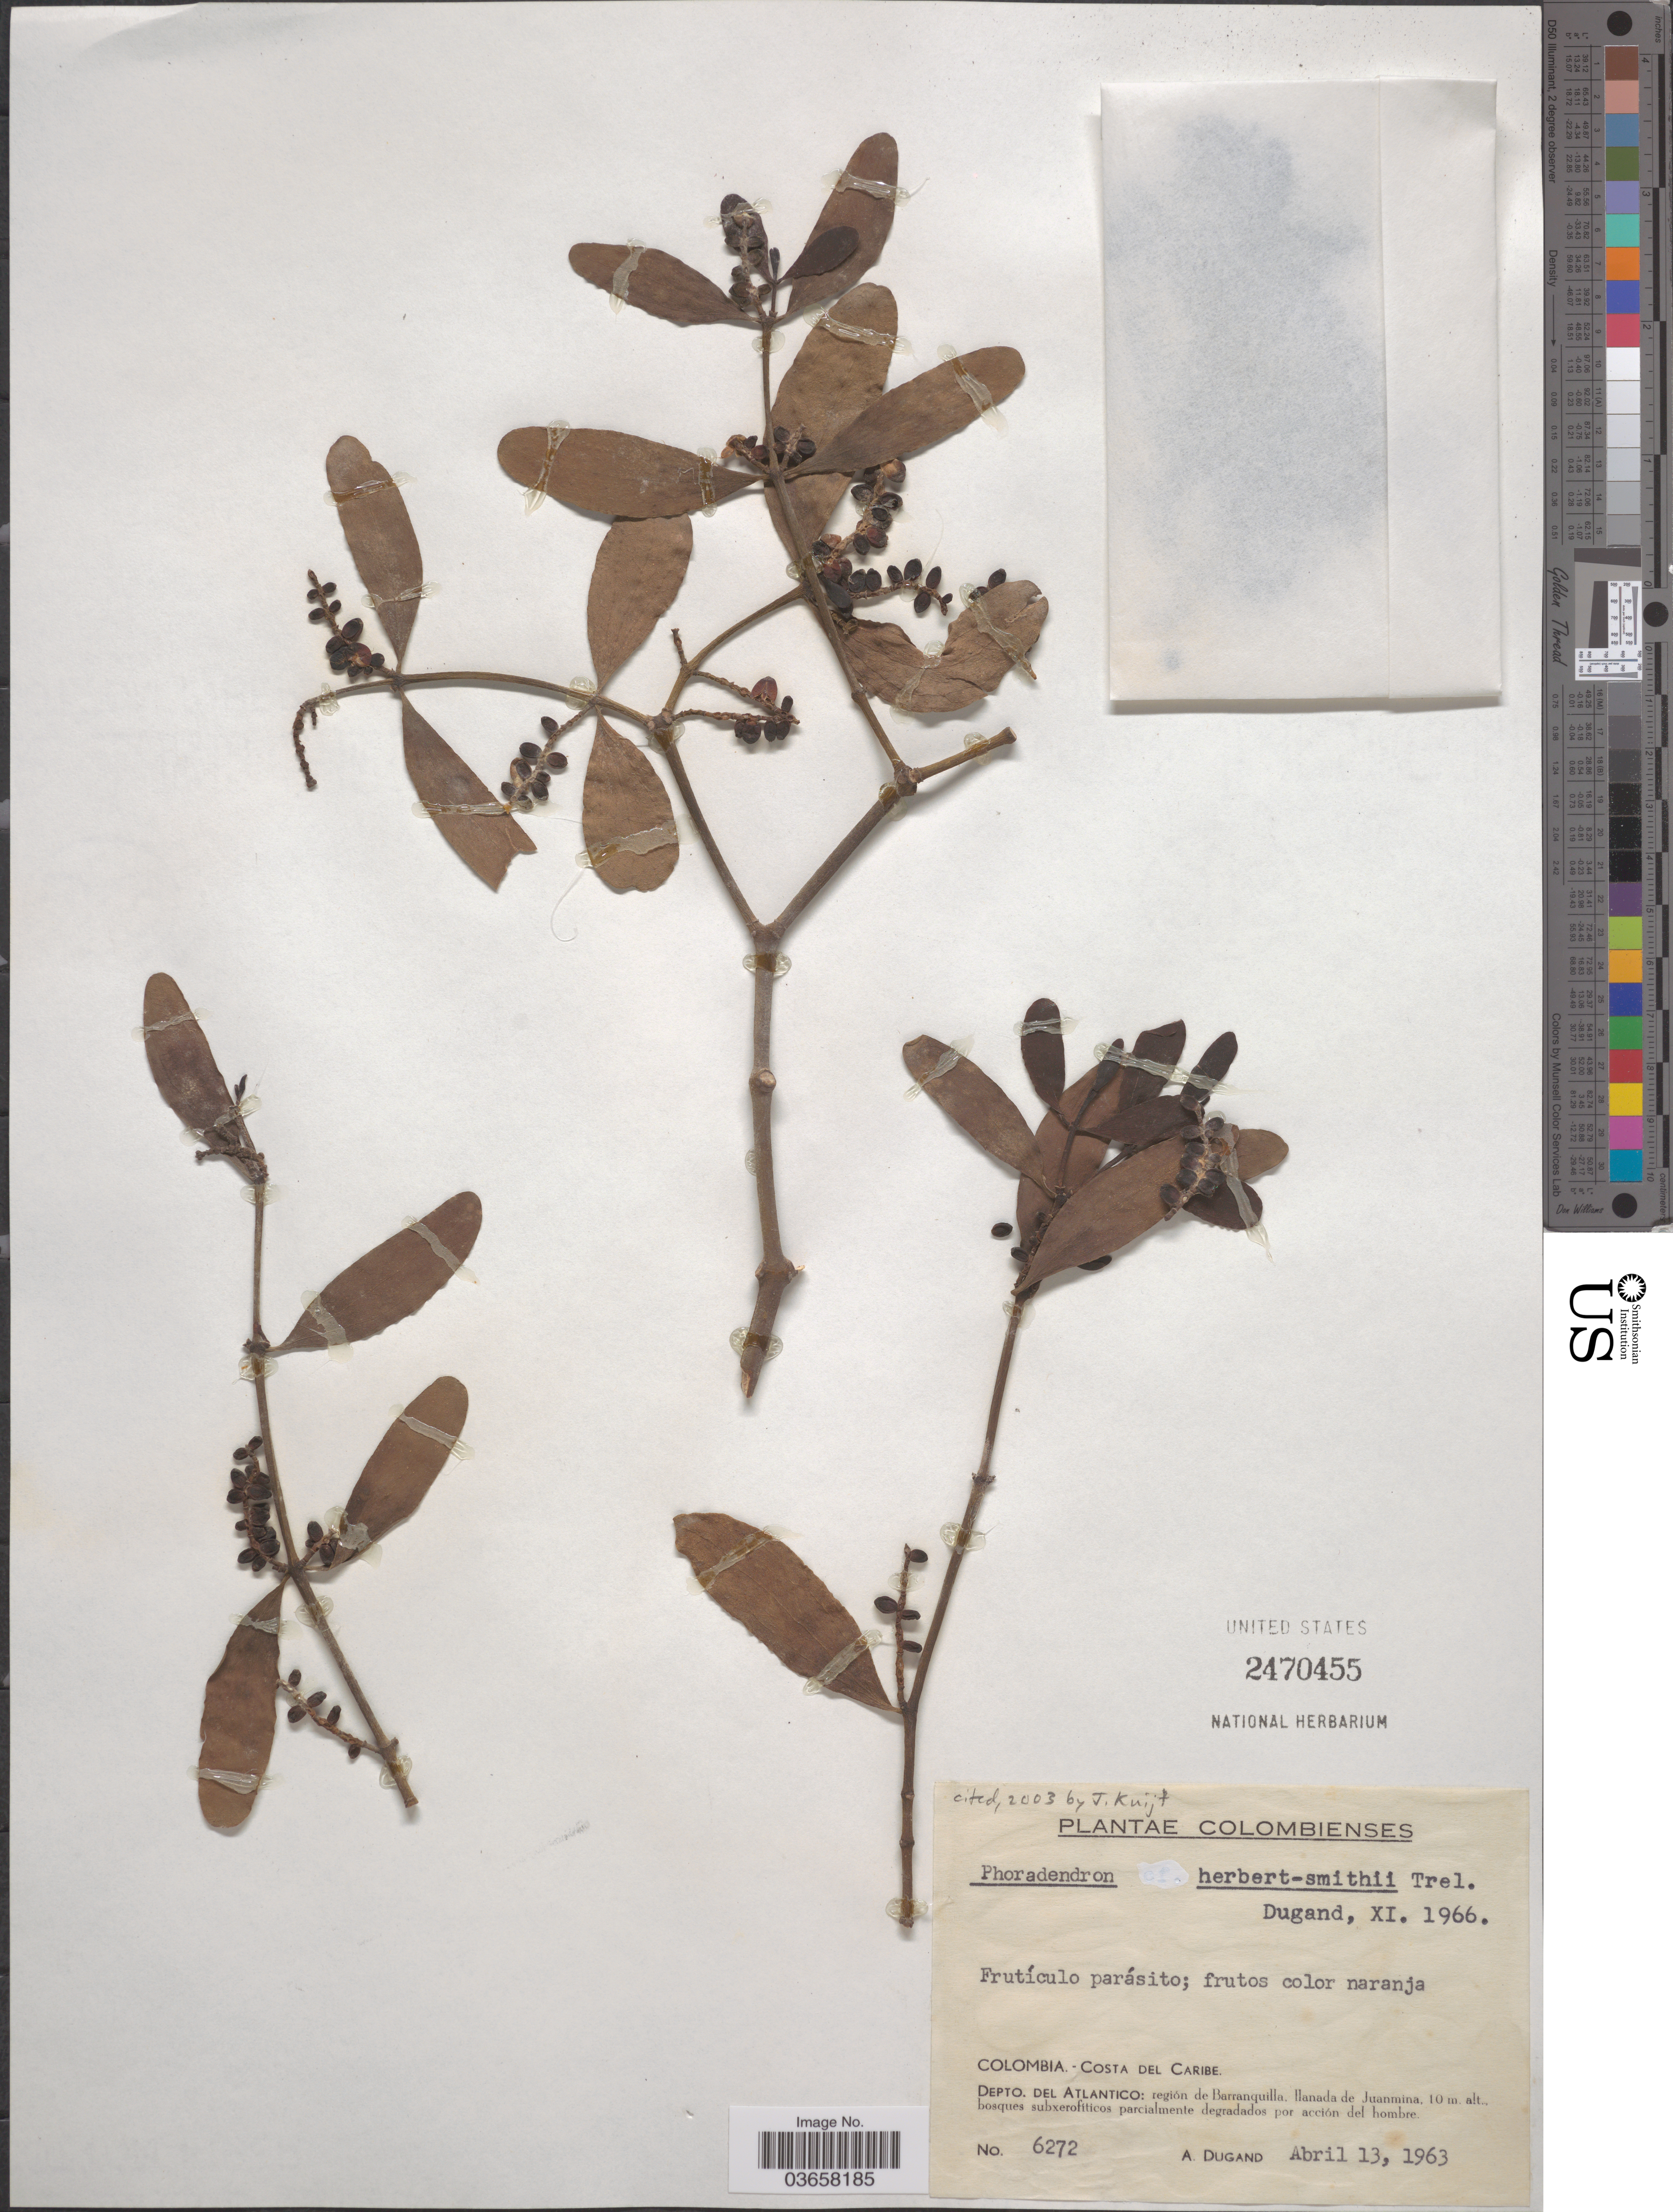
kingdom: Plantae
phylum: Tracheophyta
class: Magnoliopsida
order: Santalales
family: Viscaceae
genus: Phoradendron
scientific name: Phoradendron herbert-smithii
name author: Trel.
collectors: A. Dugand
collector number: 6272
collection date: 1963-04-13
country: Colombia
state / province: Atlántico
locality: Costa del Caribe. Depto. del Atlantico: región de Barranquilla, llanada de Juanmina.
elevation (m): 10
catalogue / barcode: US 2470455